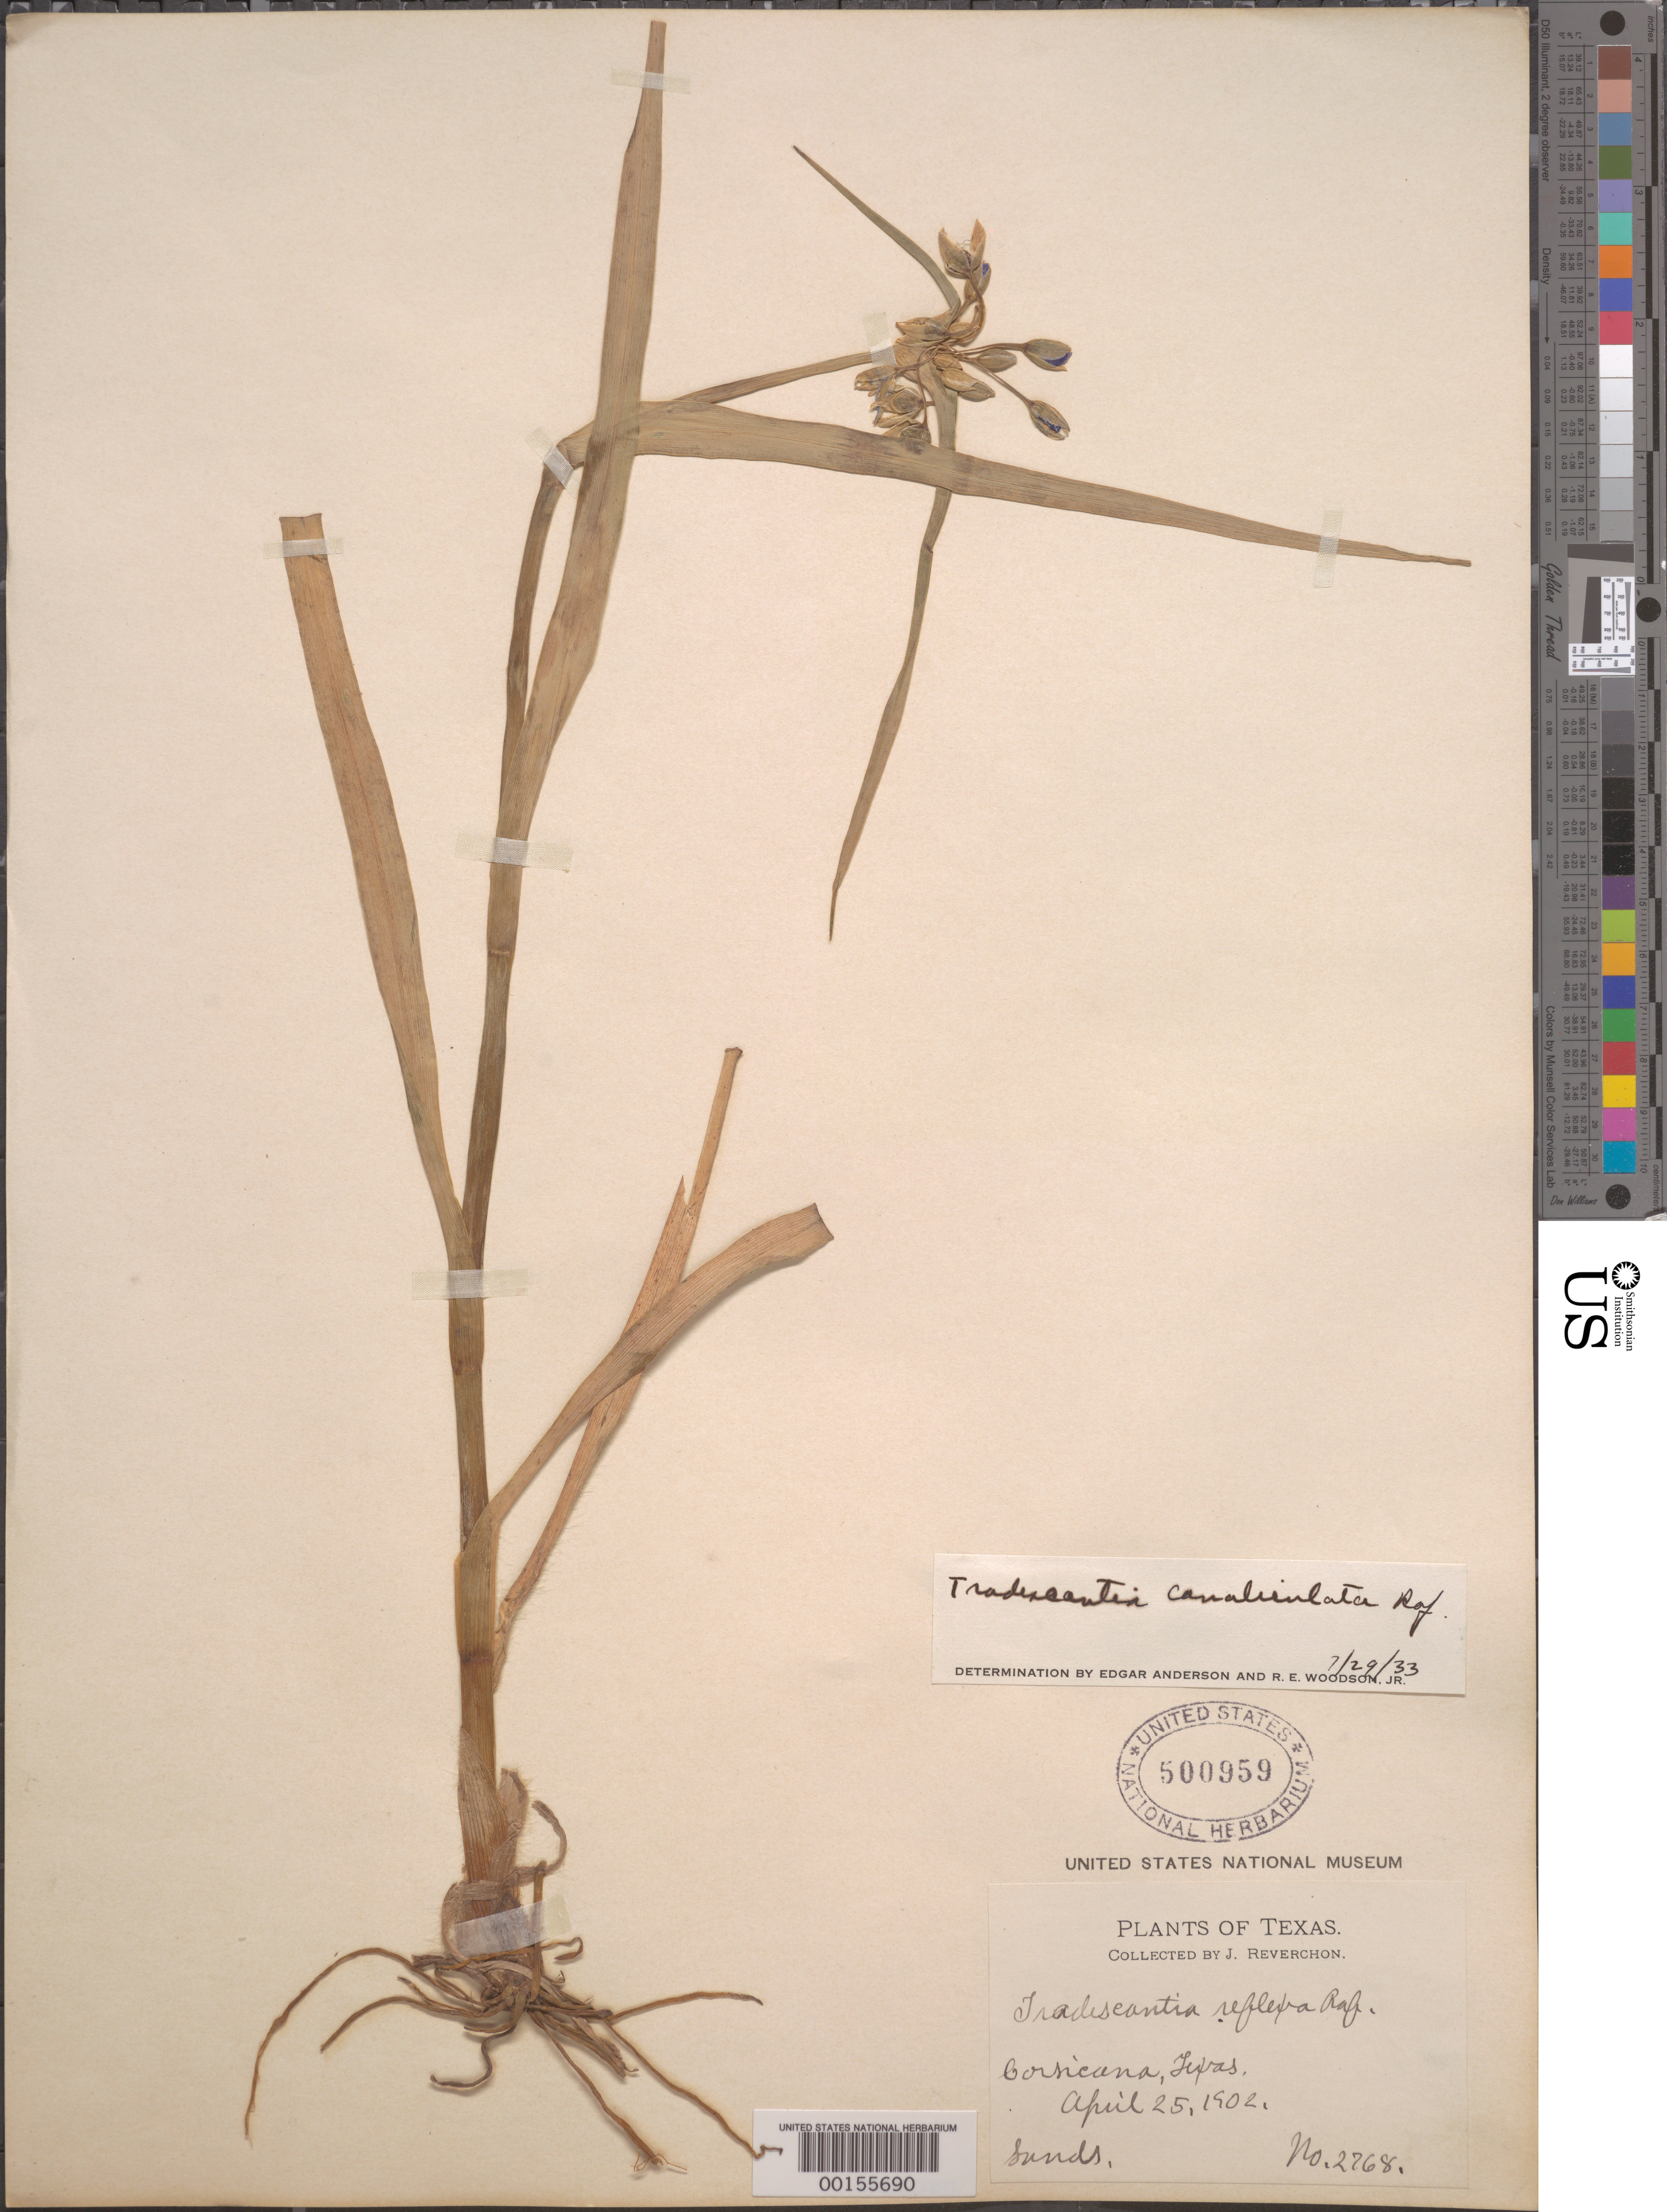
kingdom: Plantae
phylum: Tracheophyta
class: Liliopsida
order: Commelinales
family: Commelinaceae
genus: Tradescantia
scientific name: Tradescantia ohiensis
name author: Raf.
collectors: J. Reverchon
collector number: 2768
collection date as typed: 25 Apr 1902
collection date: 1902-04-25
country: United States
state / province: Texas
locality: Corsicana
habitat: Sandy soil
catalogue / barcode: US 500959